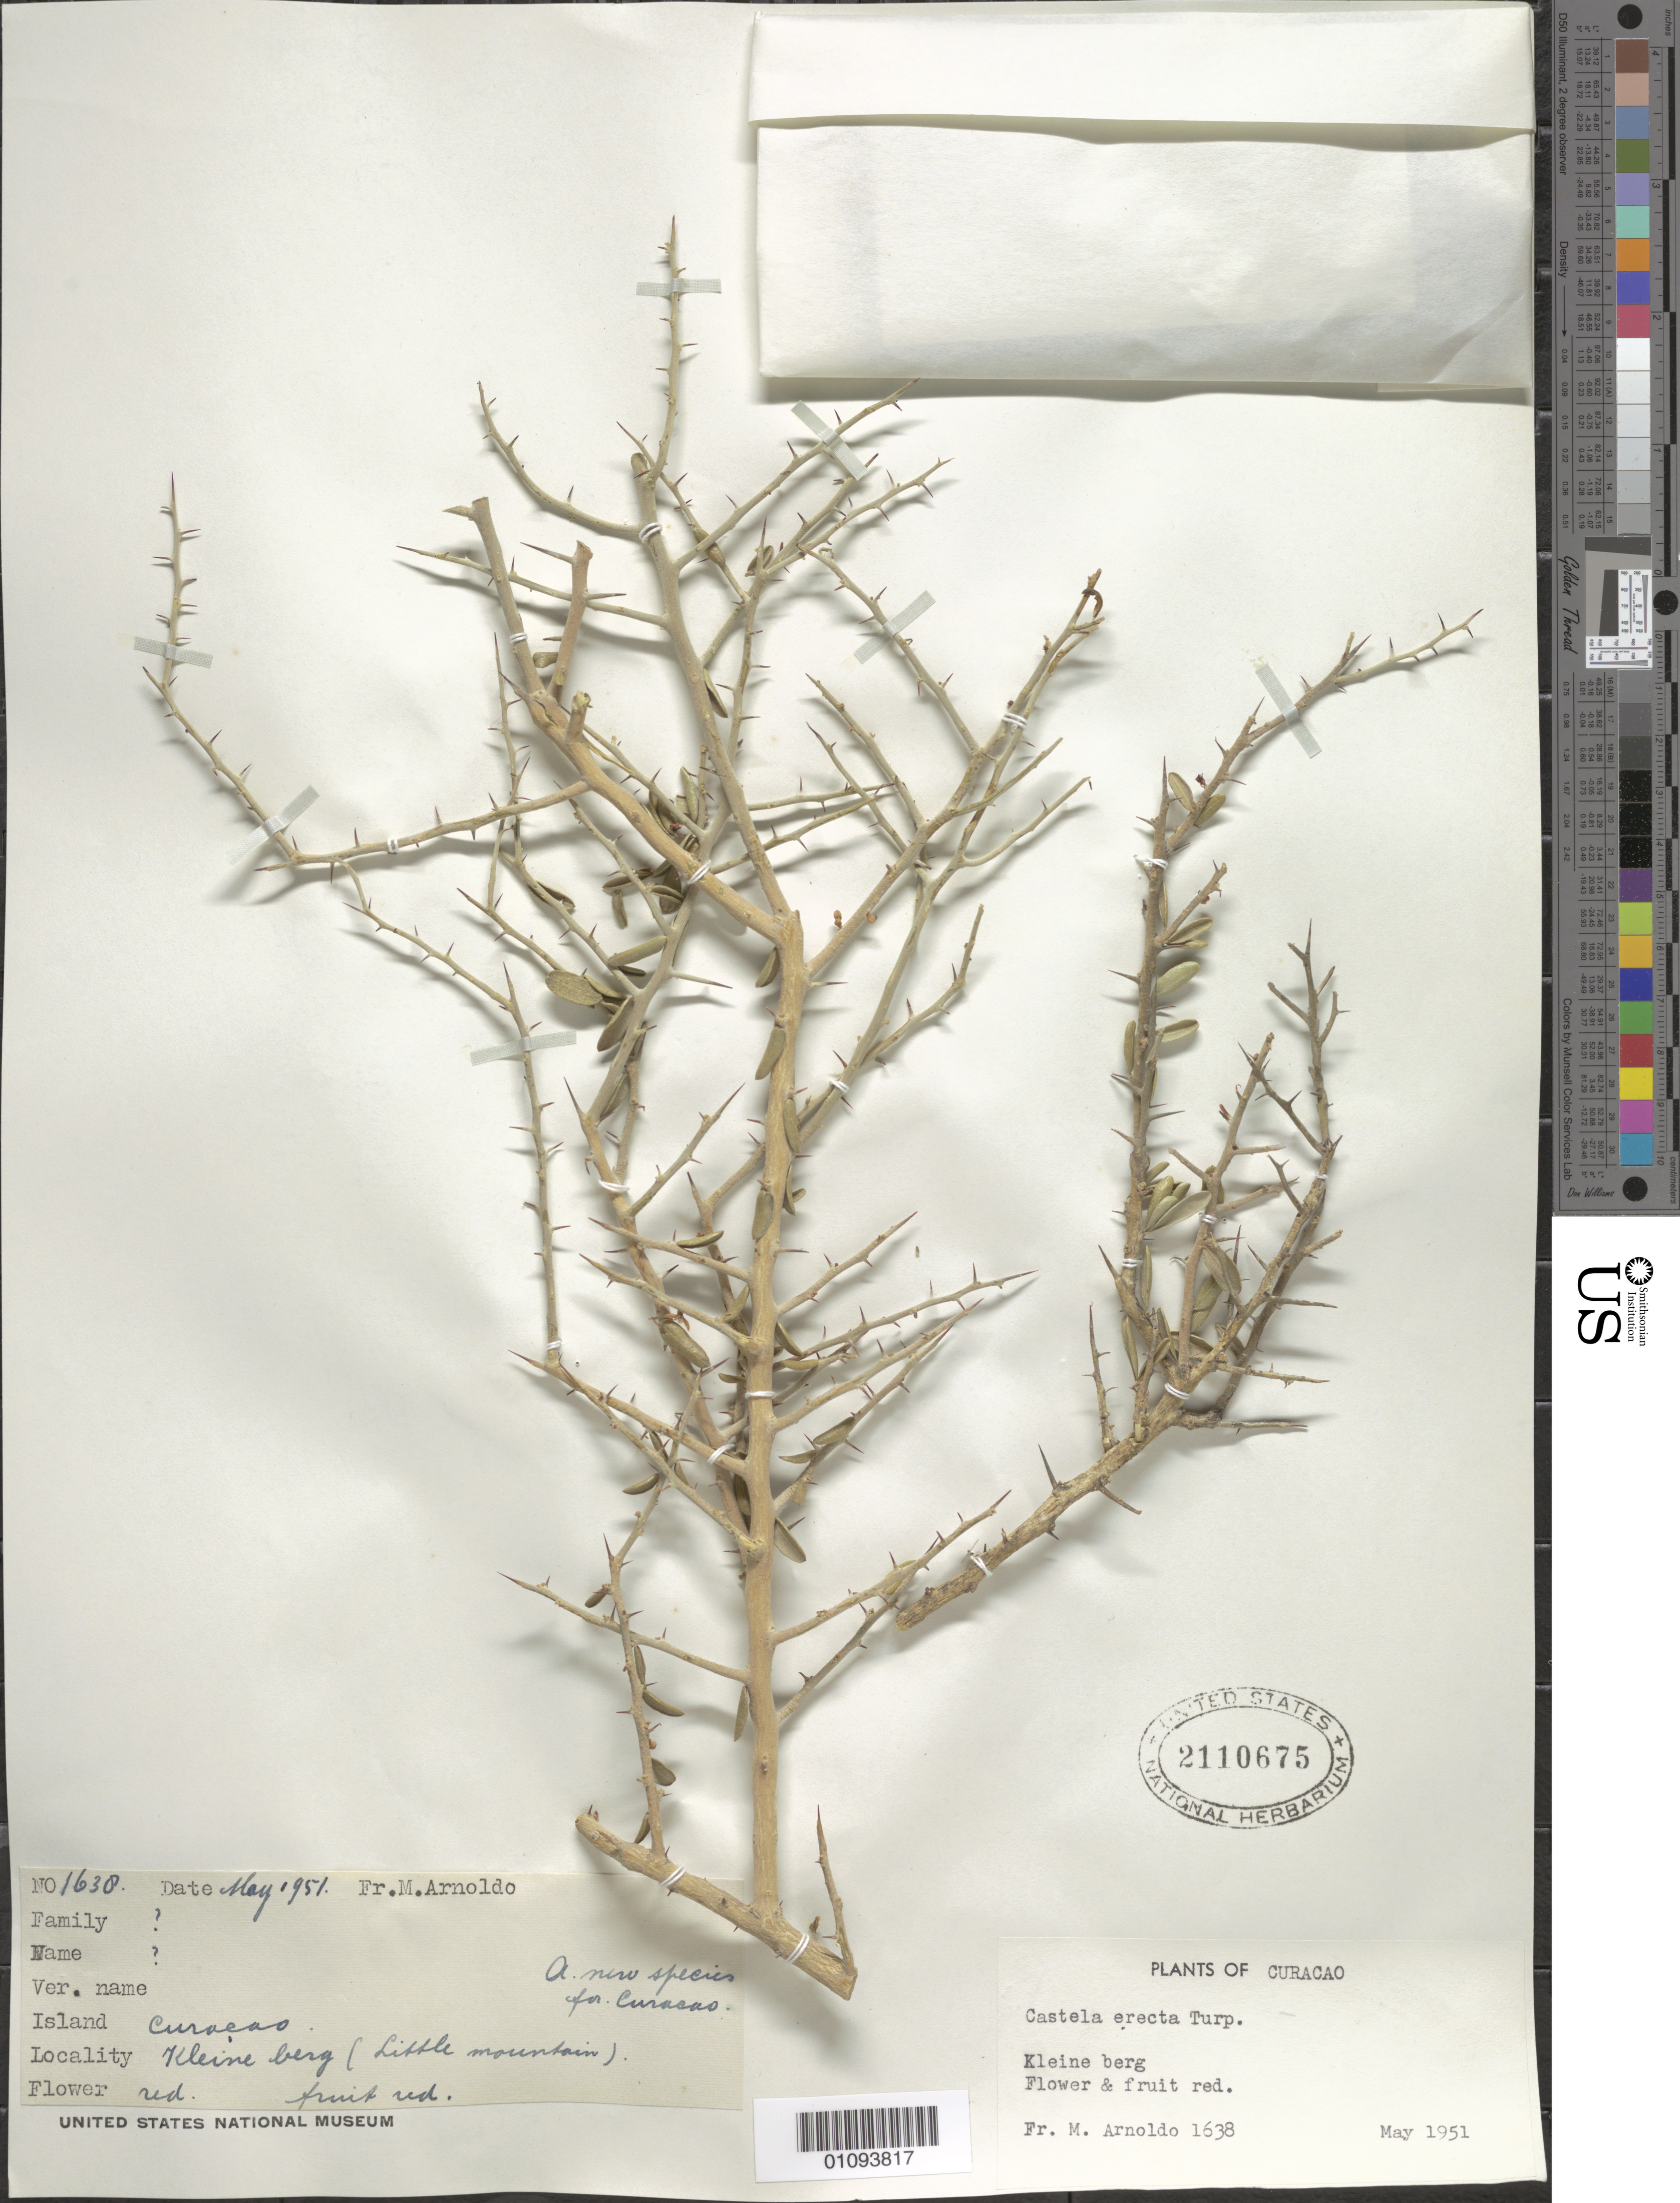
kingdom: Plantae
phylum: Tracheophyta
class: Magnoliopsida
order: Sapindales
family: Simaroubaceae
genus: Castela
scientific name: Castela erecta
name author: Turpin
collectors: N. Arnoldo-Broeders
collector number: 1638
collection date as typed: May 1951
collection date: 1951-05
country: Curaçao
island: Curaçao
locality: Kleine berg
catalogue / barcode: US 2110675